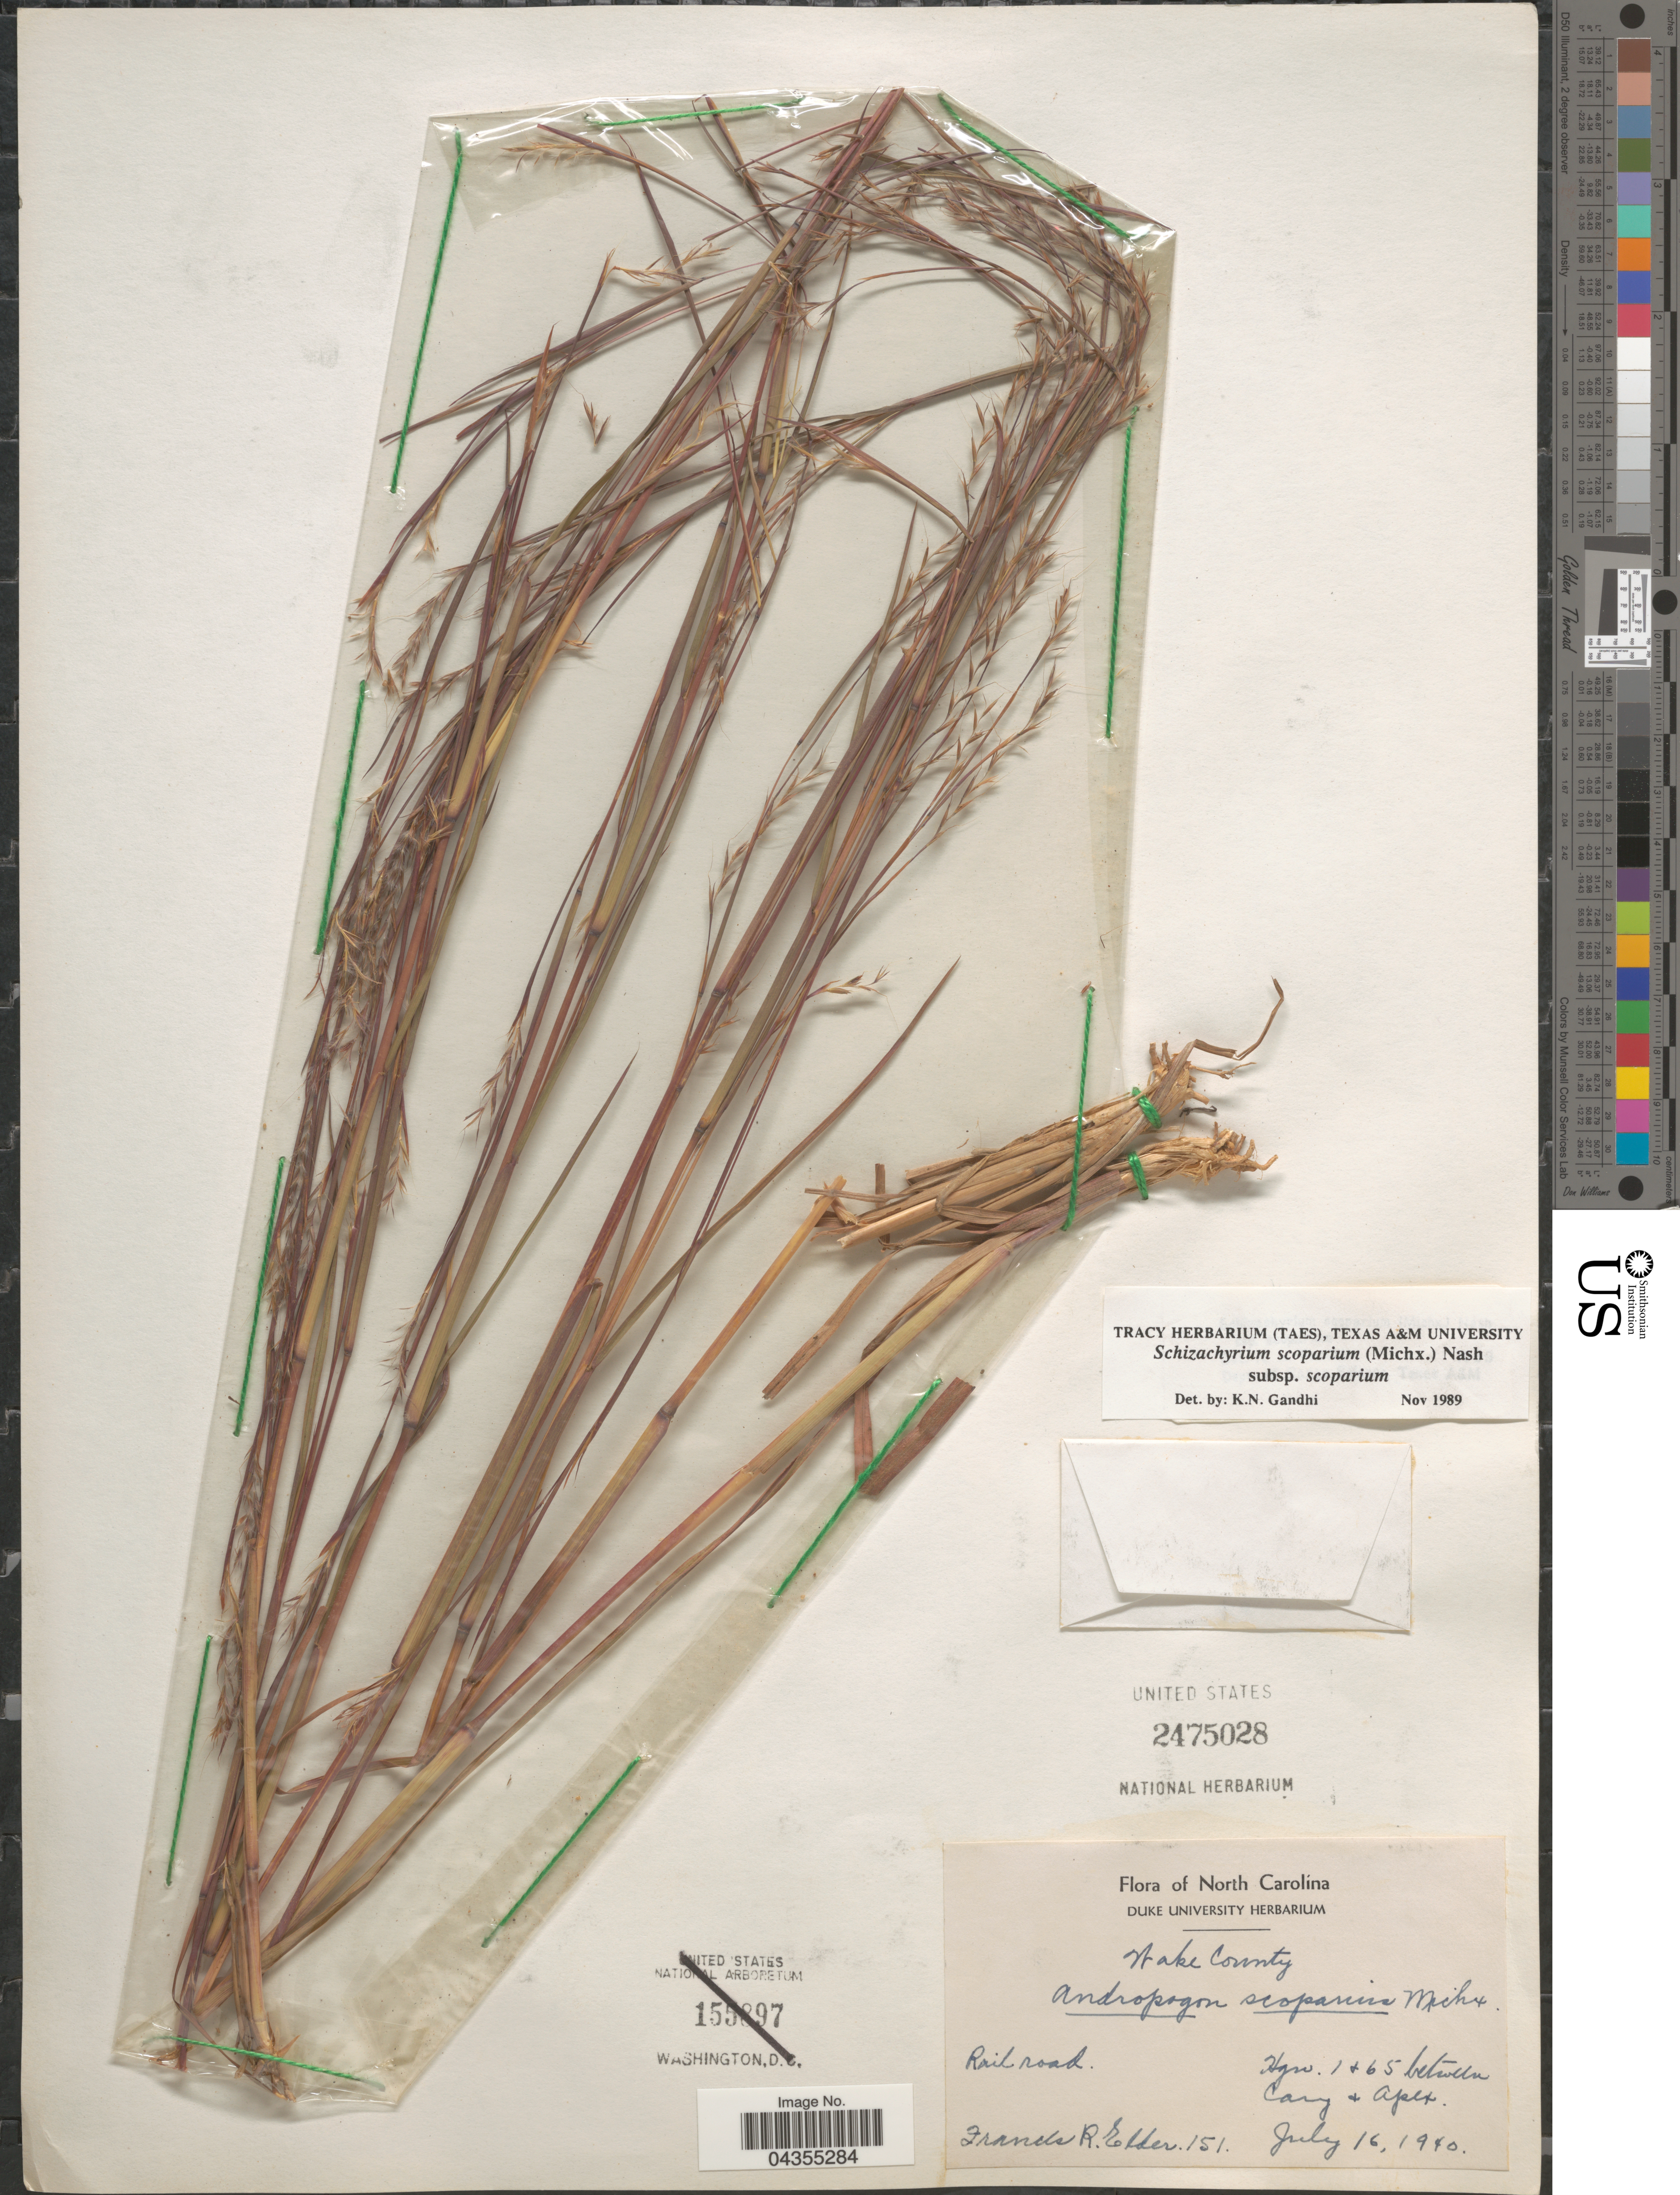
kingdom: Plantae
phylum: Tracheophyta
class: Liliopsida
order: Poales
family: Poaceae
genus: Schizachyrium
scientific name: Schizachyrium scoparium var. scoparium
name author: (Michx.) Nash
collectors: F. Elder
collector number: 151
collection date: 1940-07-16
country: United States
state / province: North Carolina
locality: Wake County. Railroad. Hgw. 1 & 65 between Cary & Apex.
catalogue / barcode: US 2475028